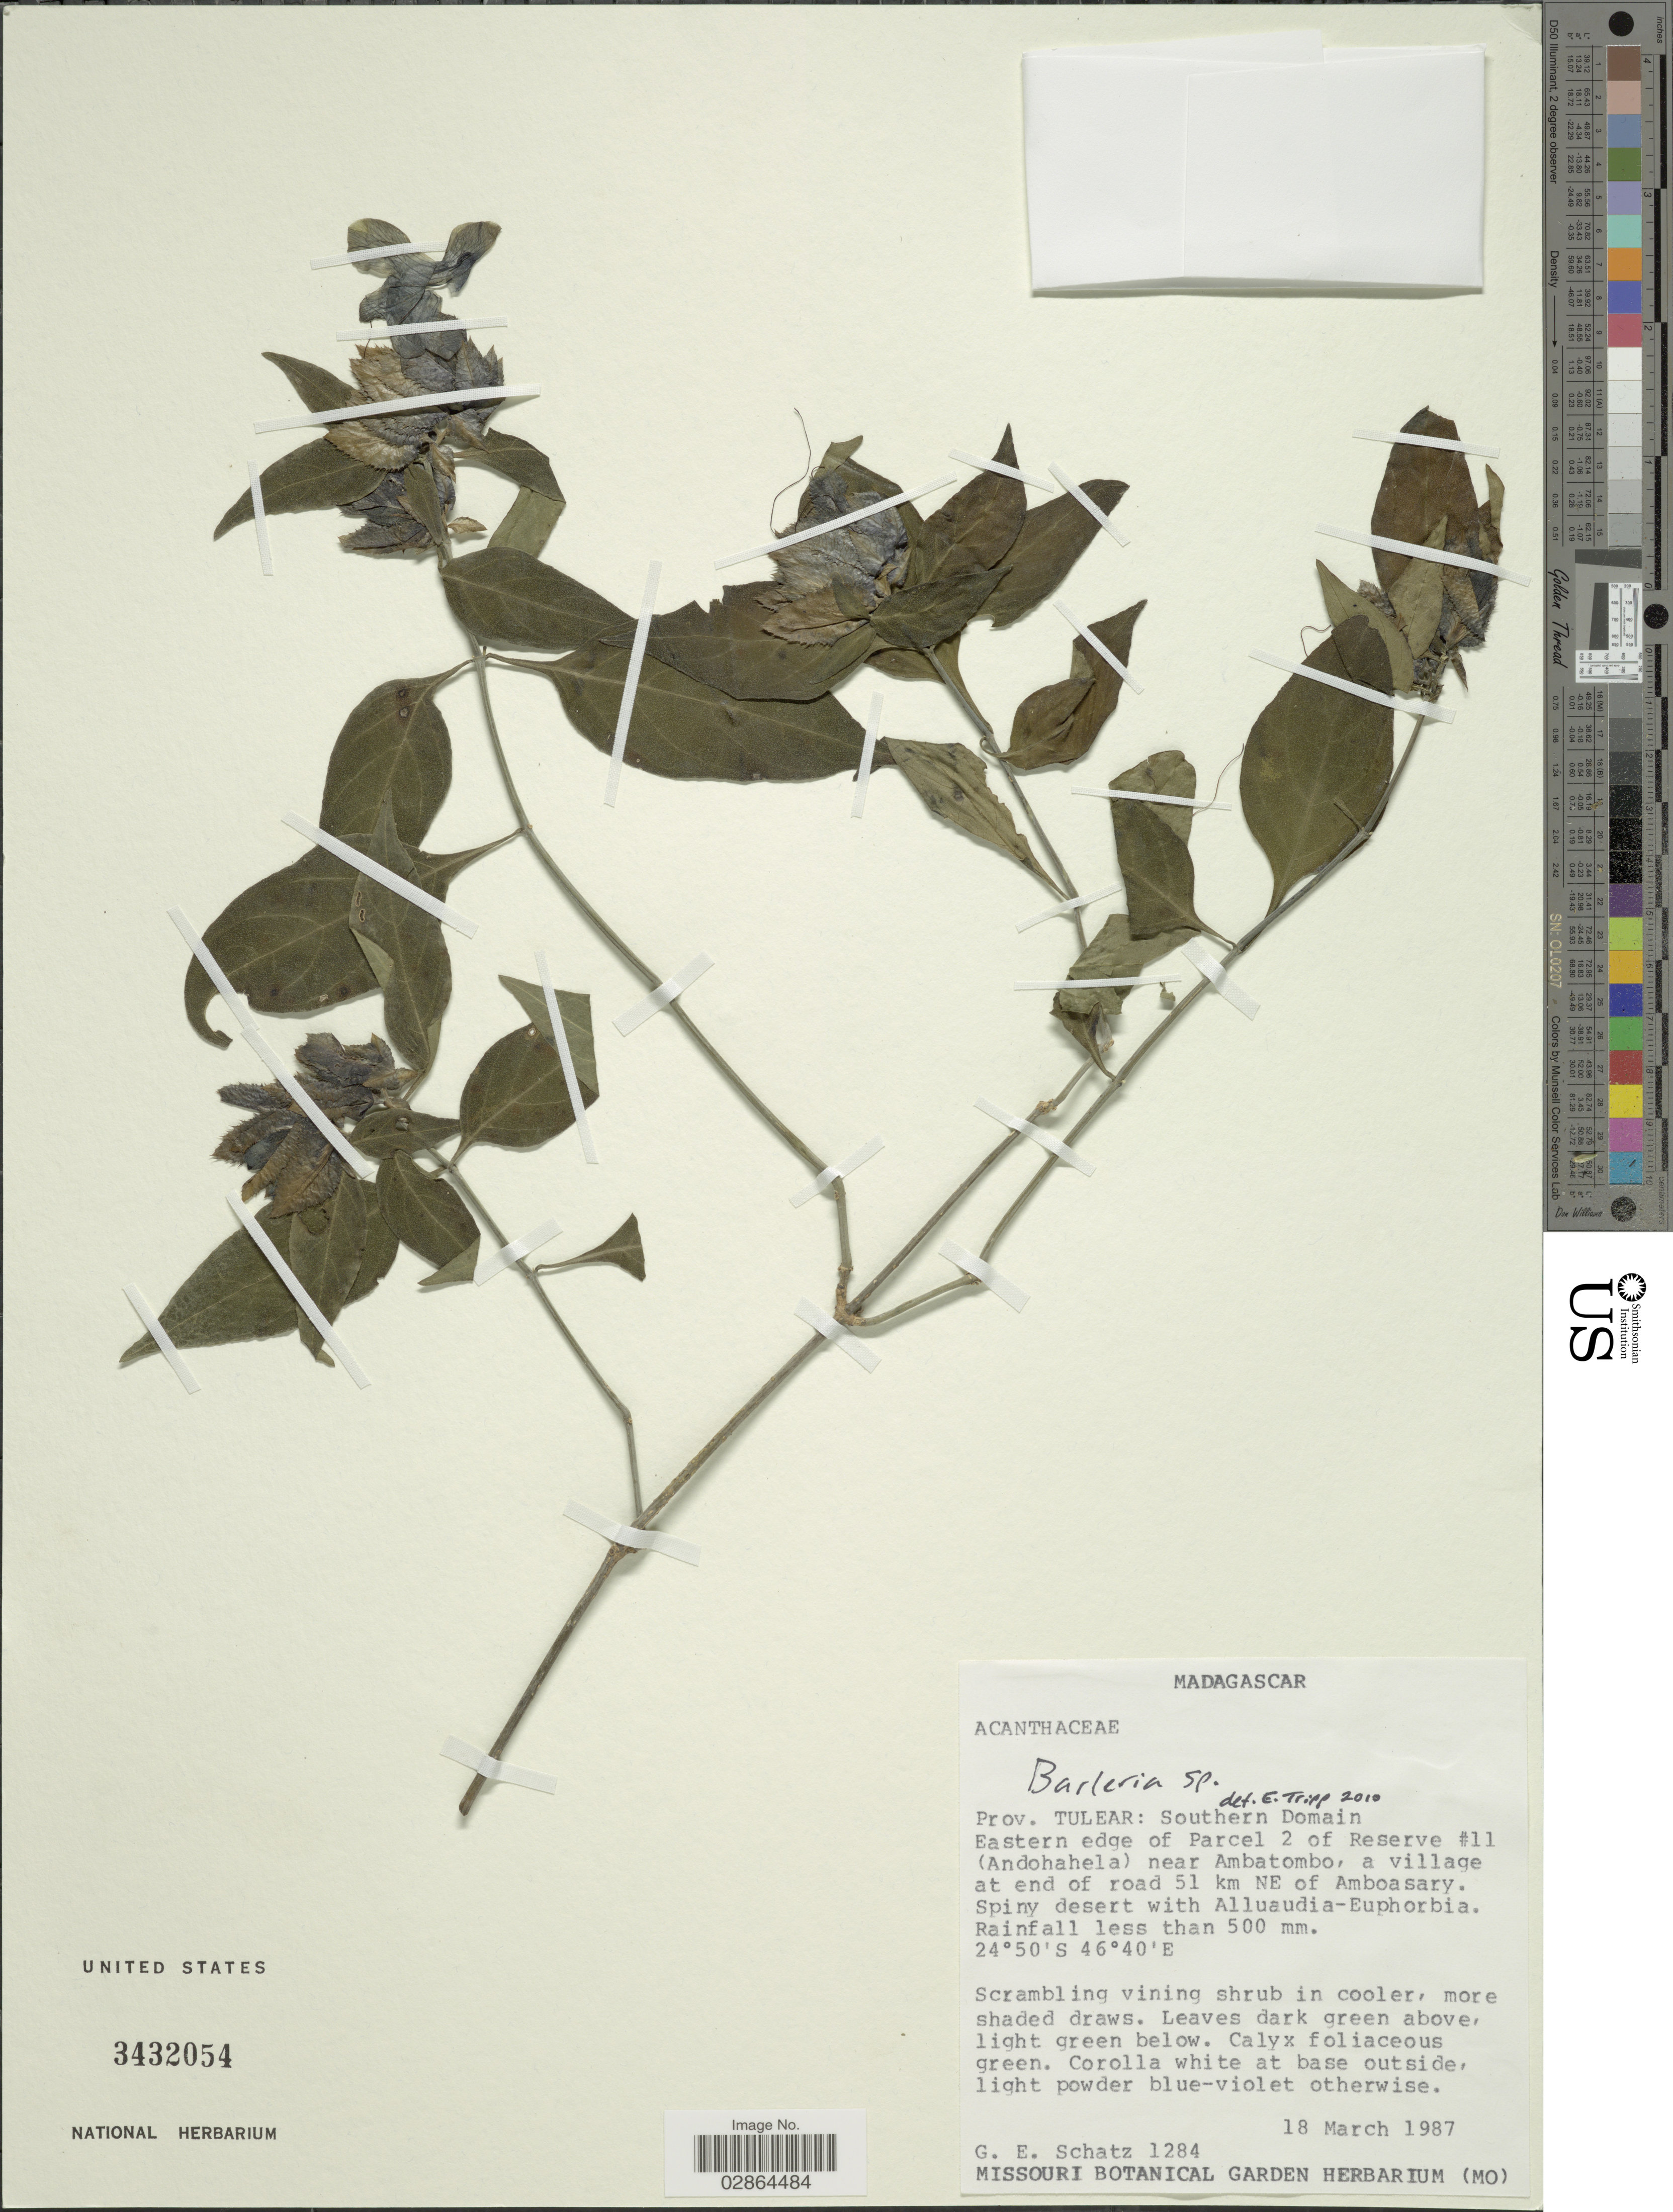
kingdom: Plantae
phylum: Tracheophyta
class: Magnoliopsida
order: Lamiales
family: Acanthaceae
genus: Barleria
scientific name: Barleria sp.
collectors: G. Schatz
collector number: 1284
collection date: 1987-03-18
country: Madagascar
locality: Prov. Tulear: Southern Domain. Eastern edge of Parcel 2 of Reserve #11 (Andohahela) near Ambatombo, a village at end of road 51 km NE of Amboasary.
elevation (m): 500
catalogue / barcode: US 3432054